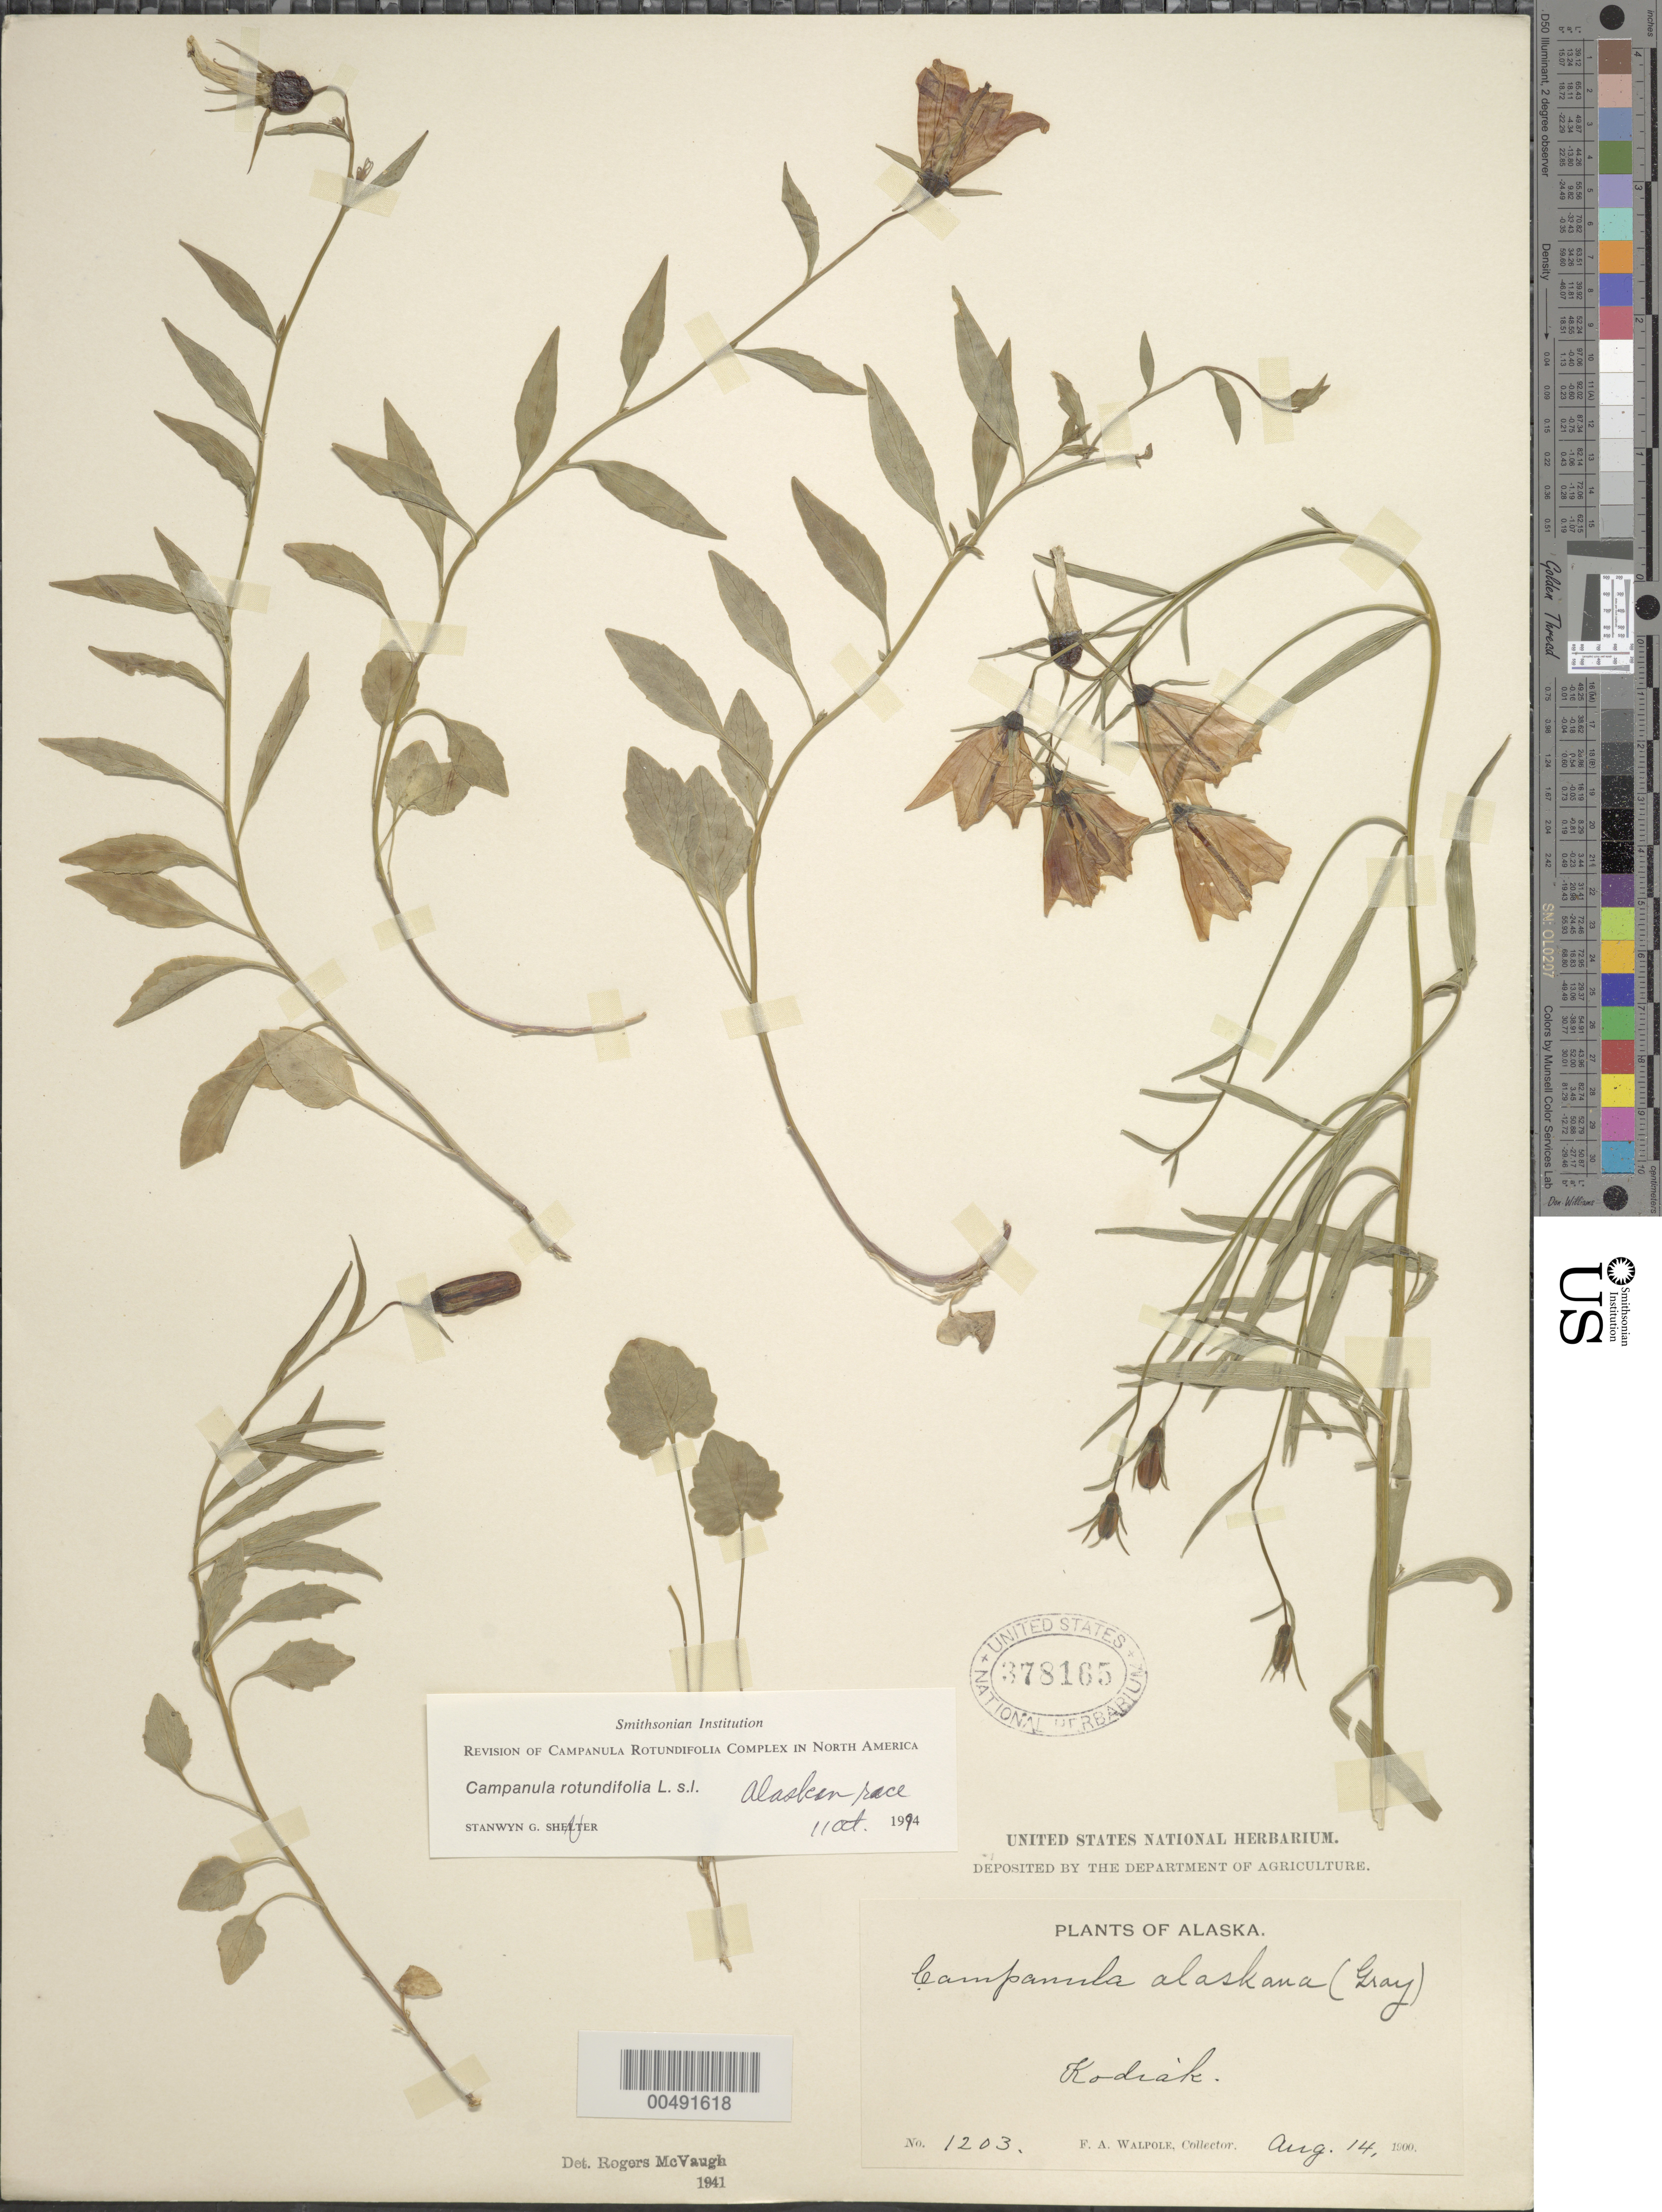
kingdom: Plantae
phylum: Tracheophyta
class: Magnoliopsida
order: Asterales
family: Campanulaceae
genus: Campanula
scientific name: Campanula rotundifolia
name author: L.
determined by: Shetler, Stanwyn G., (US), NMNH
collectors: F. Walpole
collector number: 1203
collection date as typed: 14 Aug 1900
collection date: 1900-08-14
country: United States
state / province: Alaska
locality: Kodiak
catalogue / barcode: US 378165